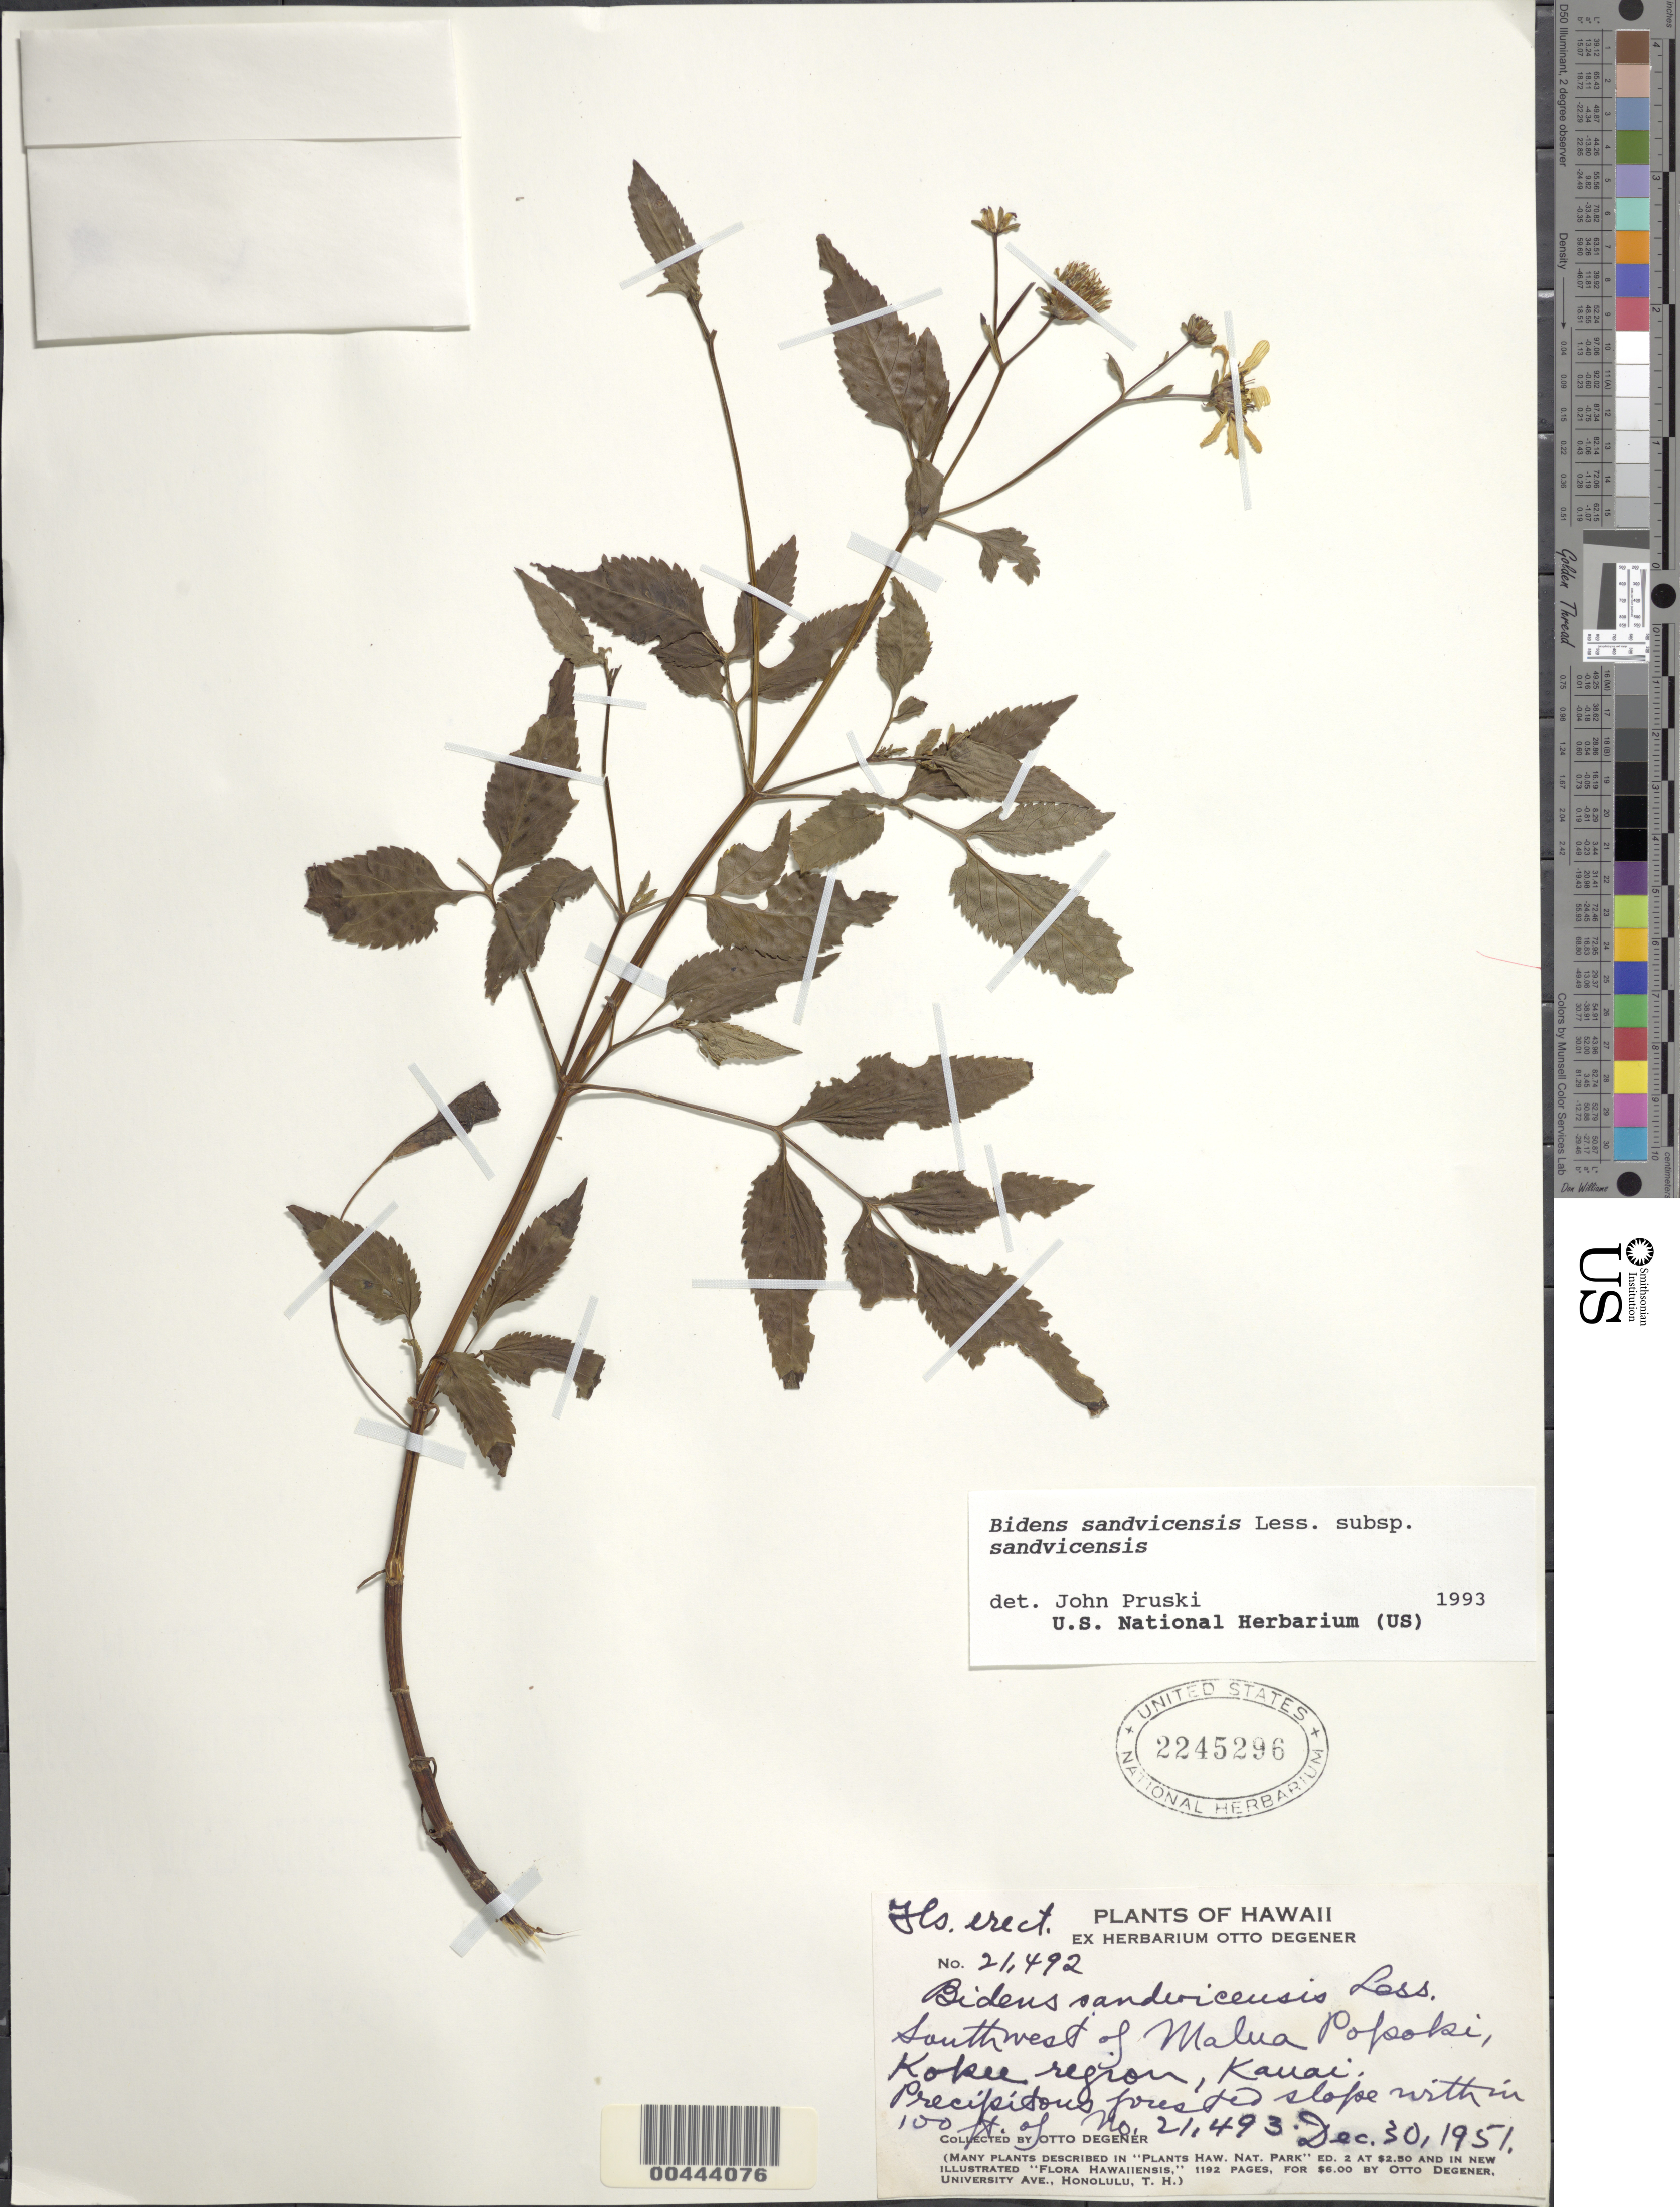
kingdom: Plantae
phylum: Tracheophyta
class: Magnoliopsida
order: Asterales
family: Asteraceae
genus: Bidens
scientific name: Bidens sandvicensis subsp. sandvicensis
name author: Less.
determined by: Pruski, J. F.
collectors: O. Degener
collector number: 21492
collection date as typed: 30 Dec 1951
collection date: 1951-12-30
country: United States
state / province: Hawaii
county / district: Kauai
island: Kaua'i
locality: SW of Malua Popoki, Kokee region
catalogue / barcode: US 2245296